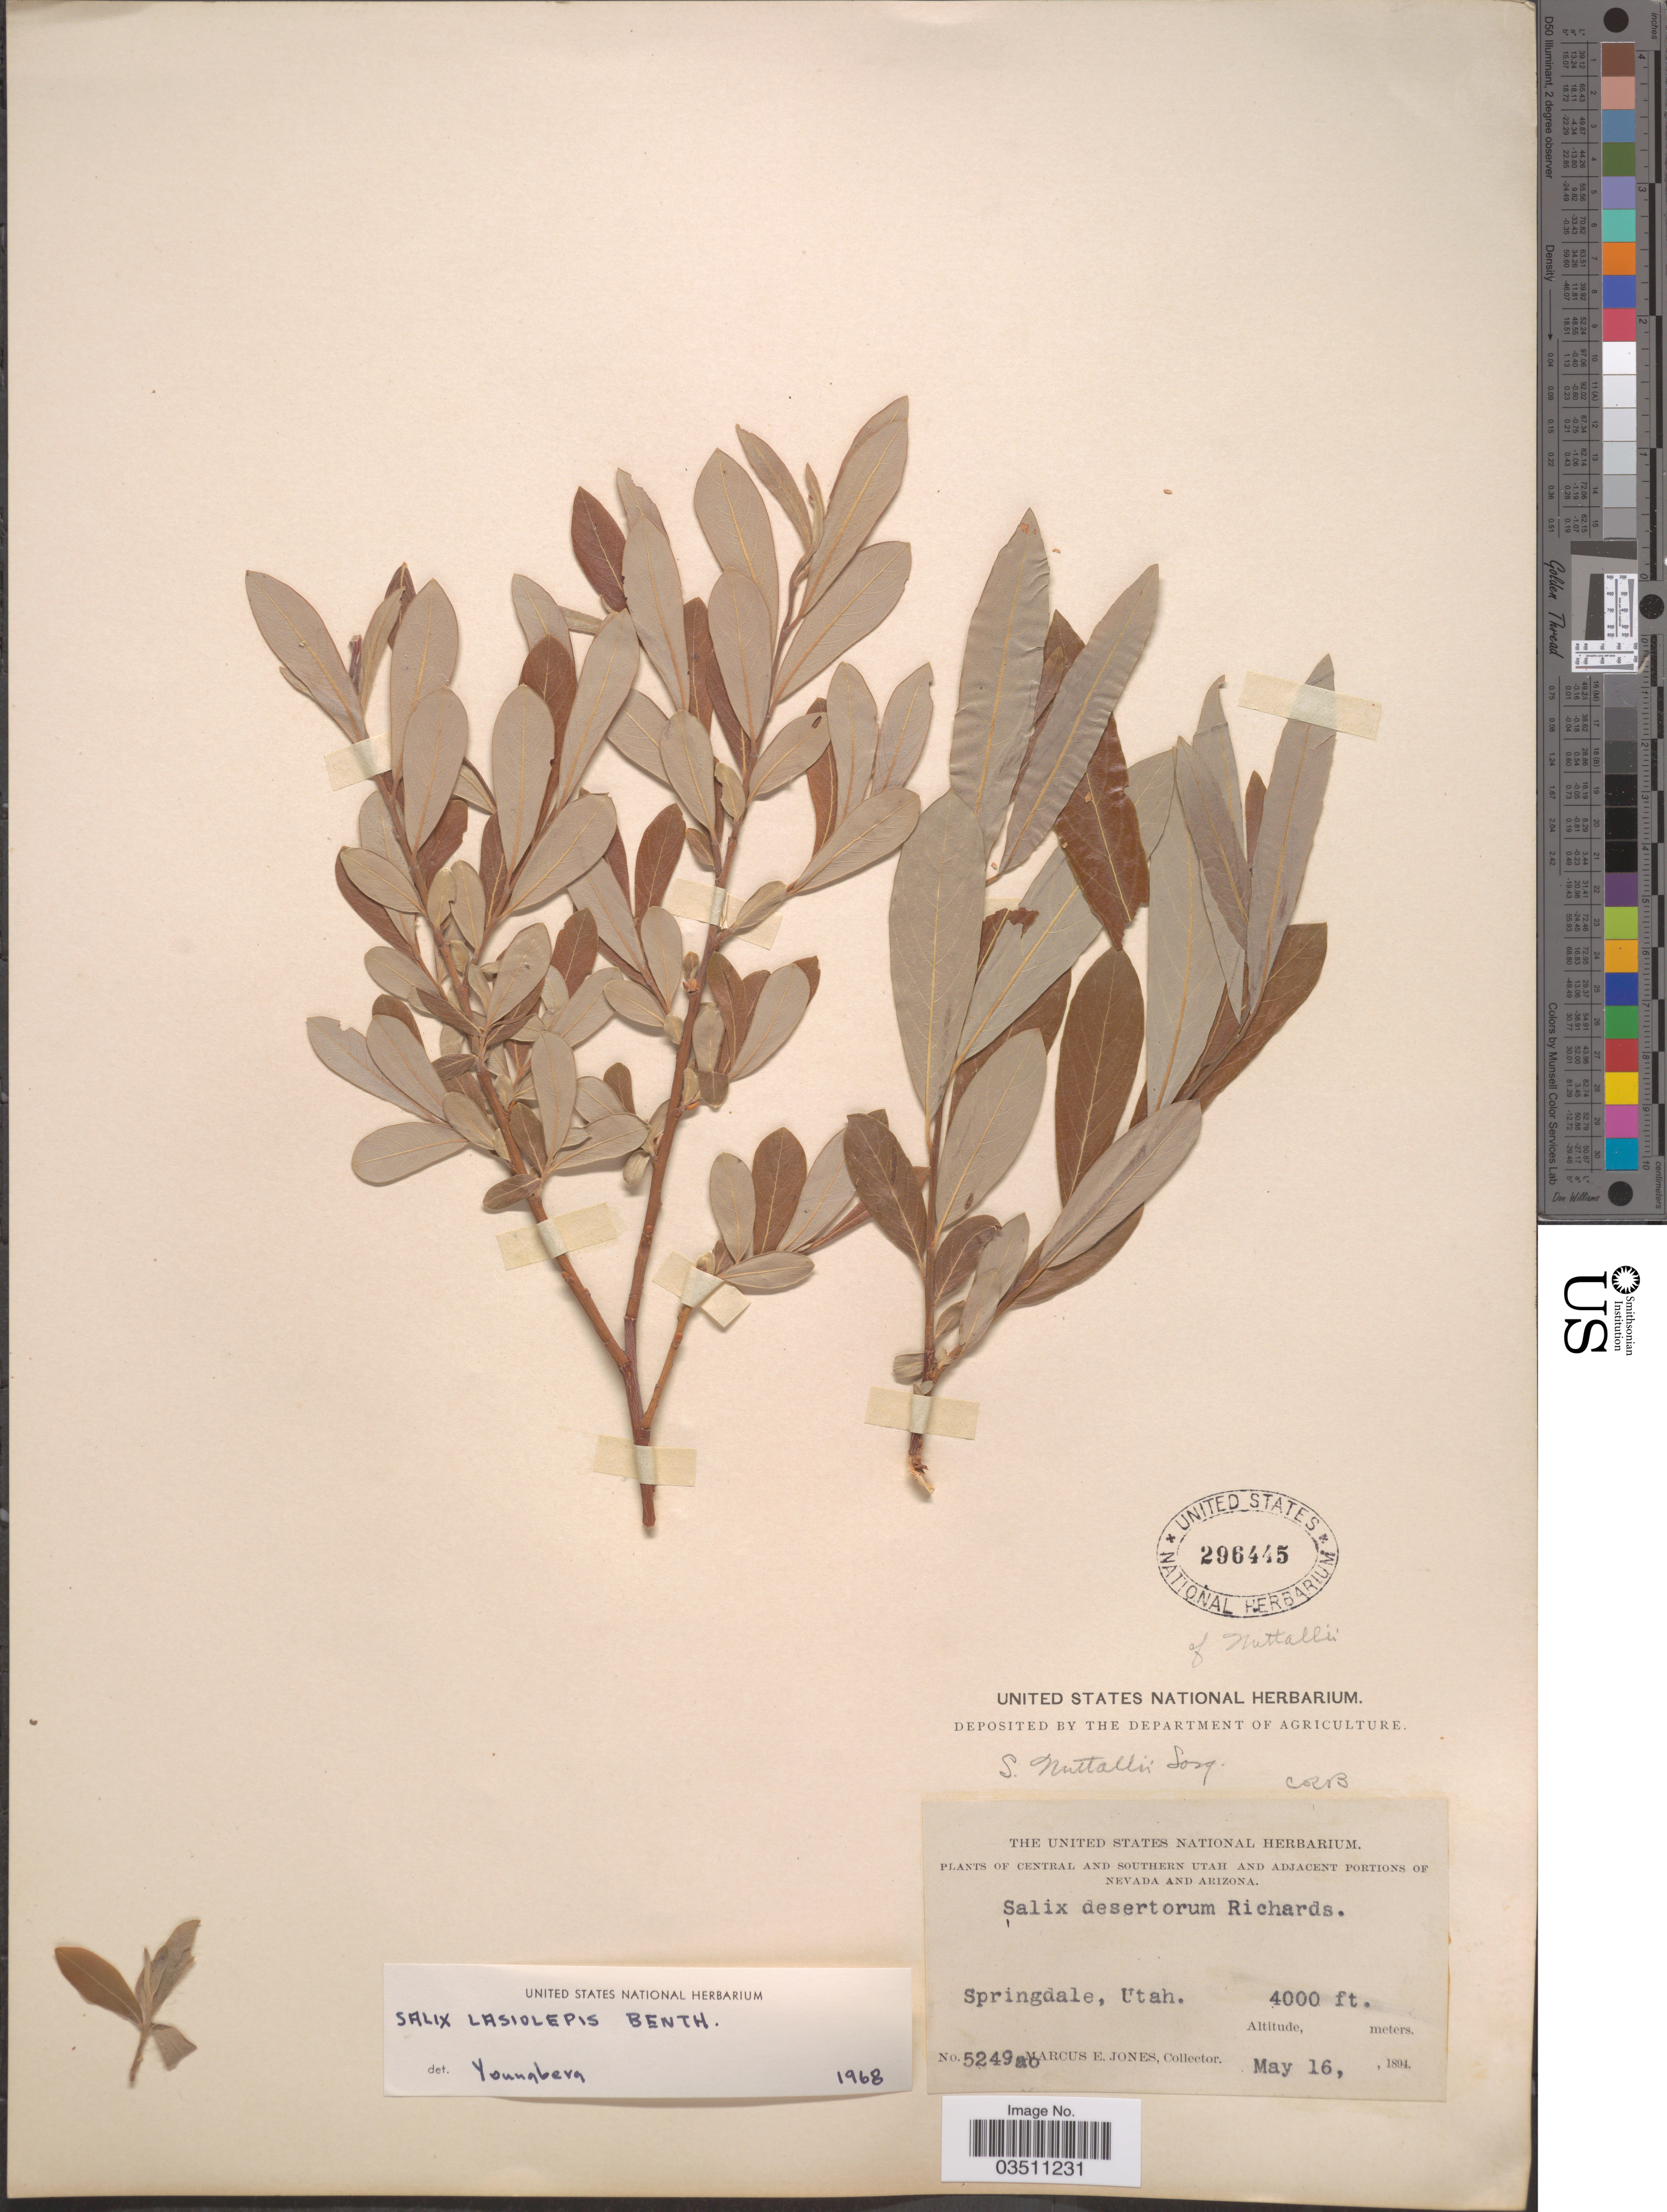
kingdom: Plantae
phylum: Tracheophyta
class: Magnoliopsida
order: Malpighiales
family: Salicaceae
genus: Salix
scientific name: Salix lasiolepis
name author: Benth.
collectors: M. E. Jones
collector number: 5249ao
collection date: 1894-05-16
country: United States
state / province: Utah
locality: Central and Southern Utah. Springdale.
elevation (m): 1219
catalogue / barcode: US 296445